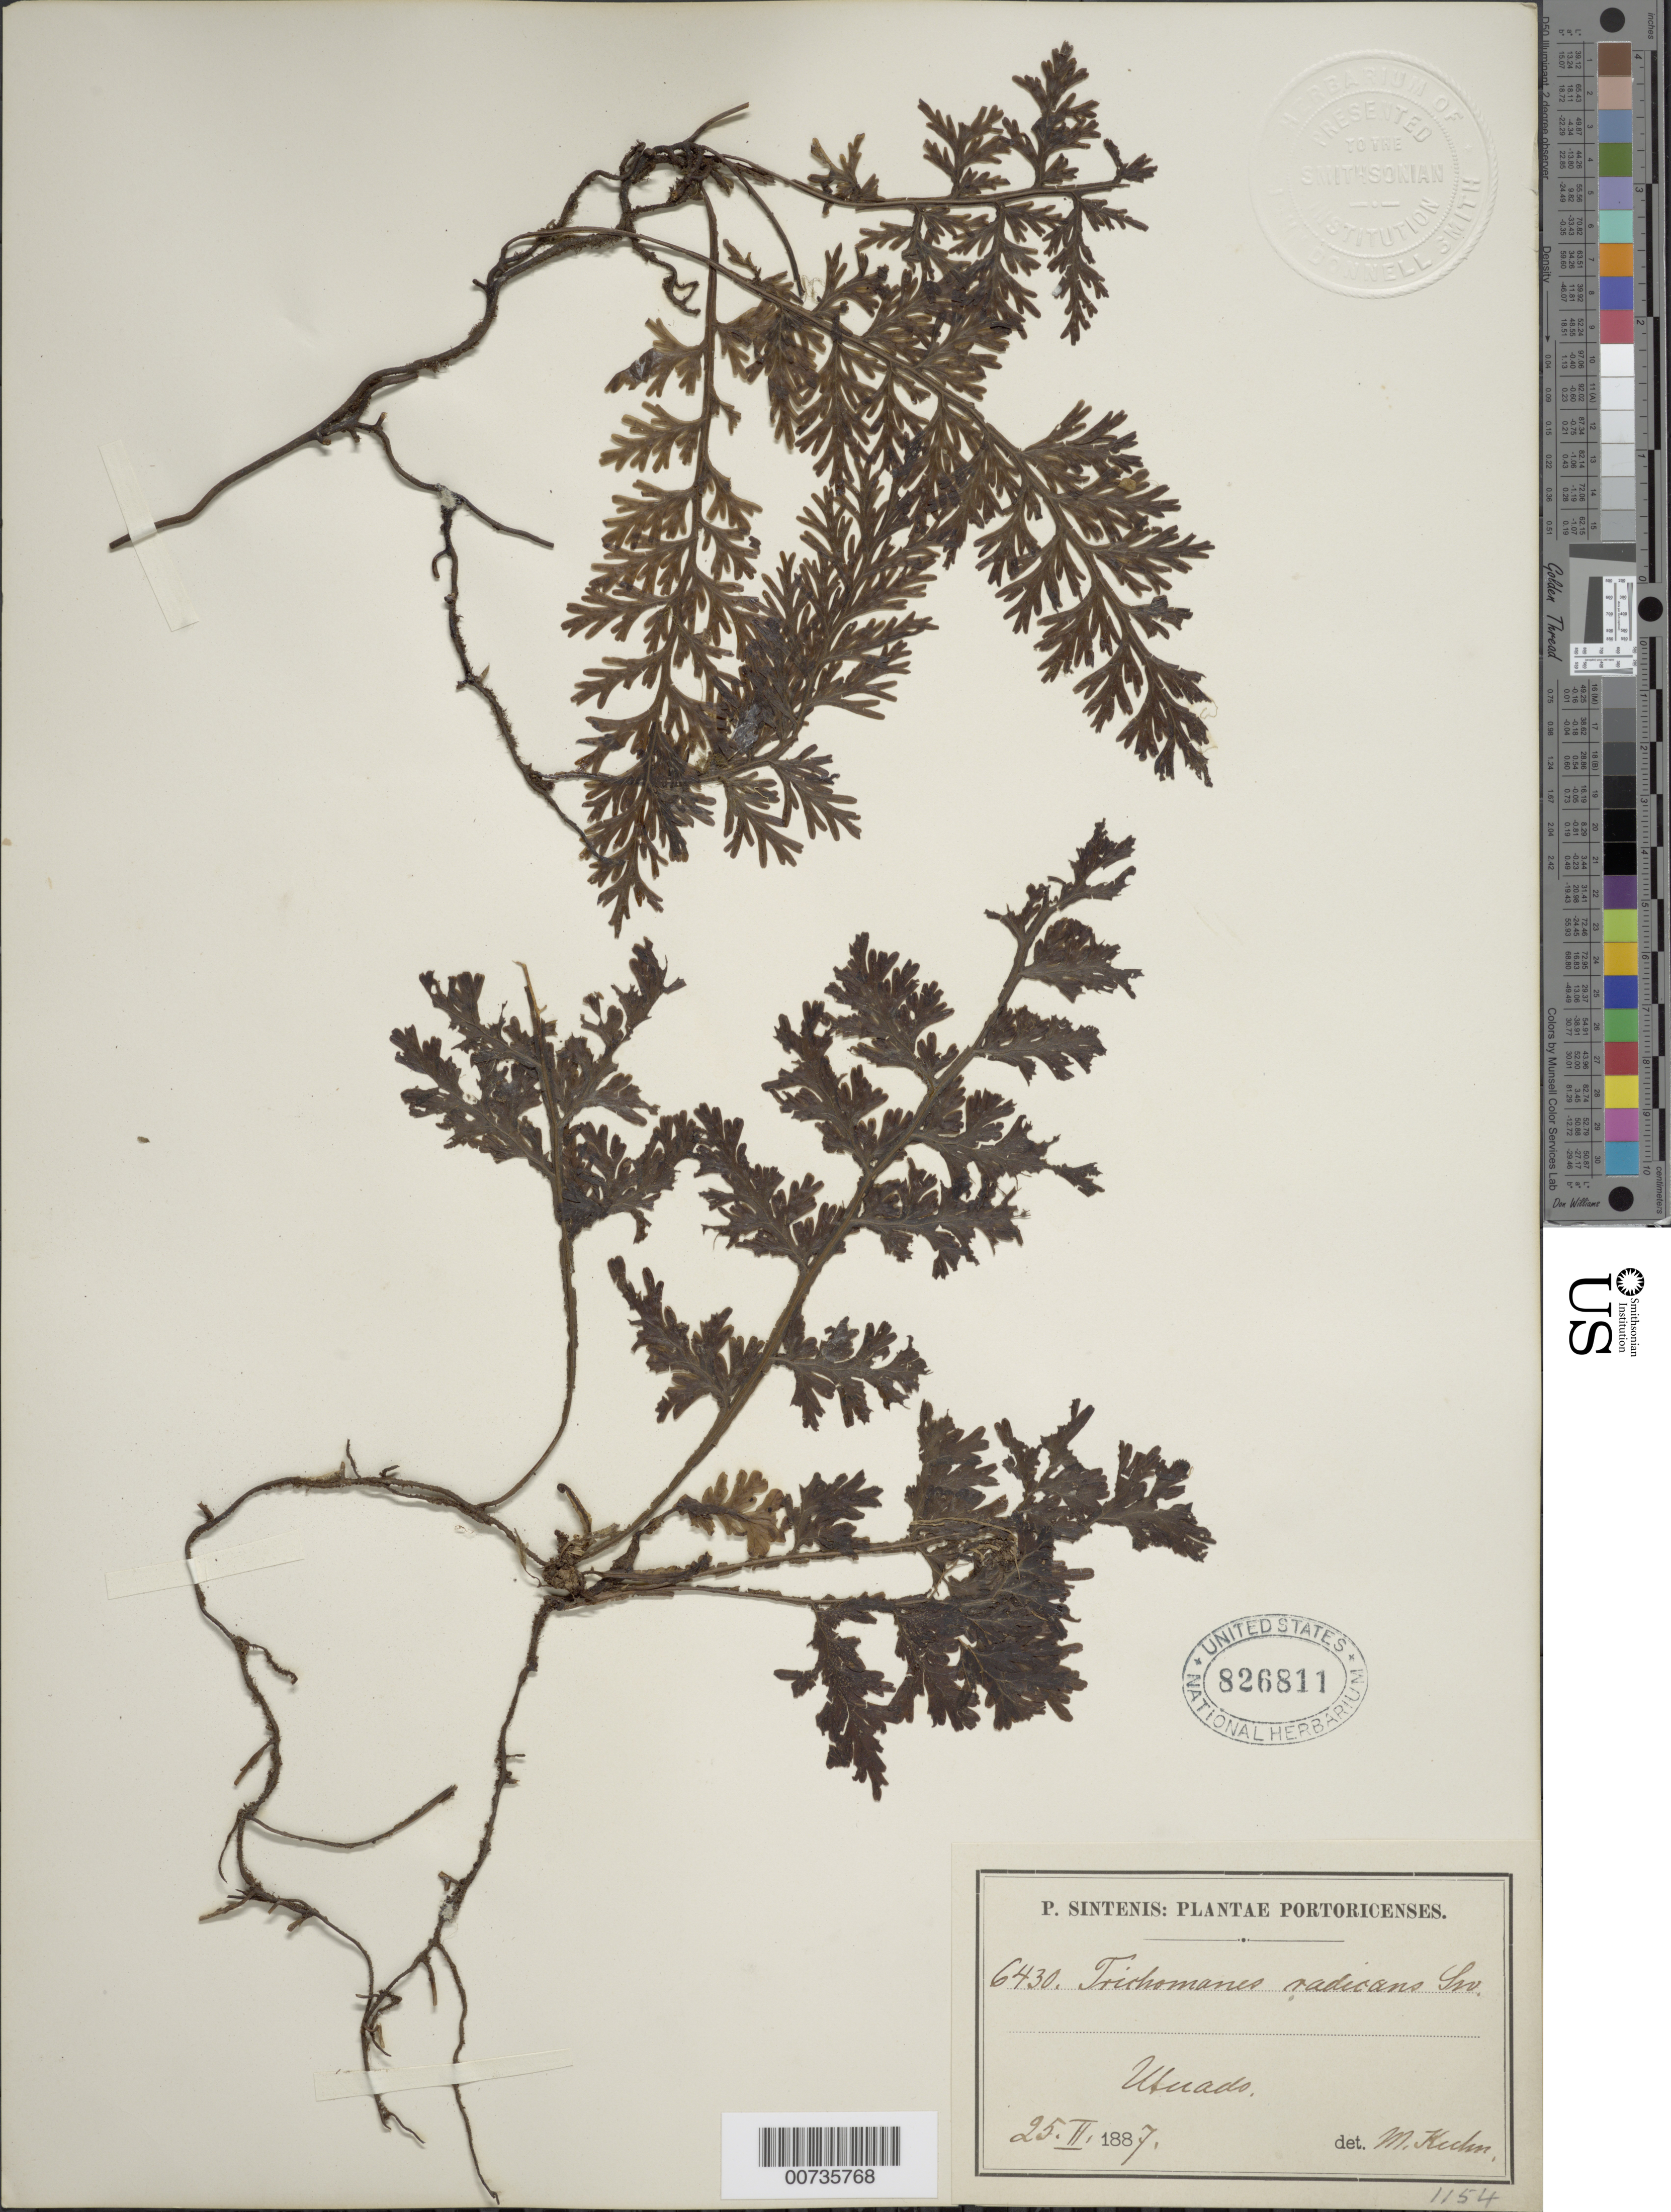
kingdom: Plantae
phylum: Tracheophyta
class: Polypodiopsida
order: Hymenophyllales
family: Hymenophyllaceae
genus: Vandenboschia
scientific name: Vandenboschia radicans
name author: (Sw.) Copel.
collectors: P. Sintenis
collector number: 6430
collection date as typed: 25 Feb 1887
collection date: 1887-02-25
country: Puerto Rico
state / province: Utuado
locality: Utuado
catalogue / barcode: US 826811